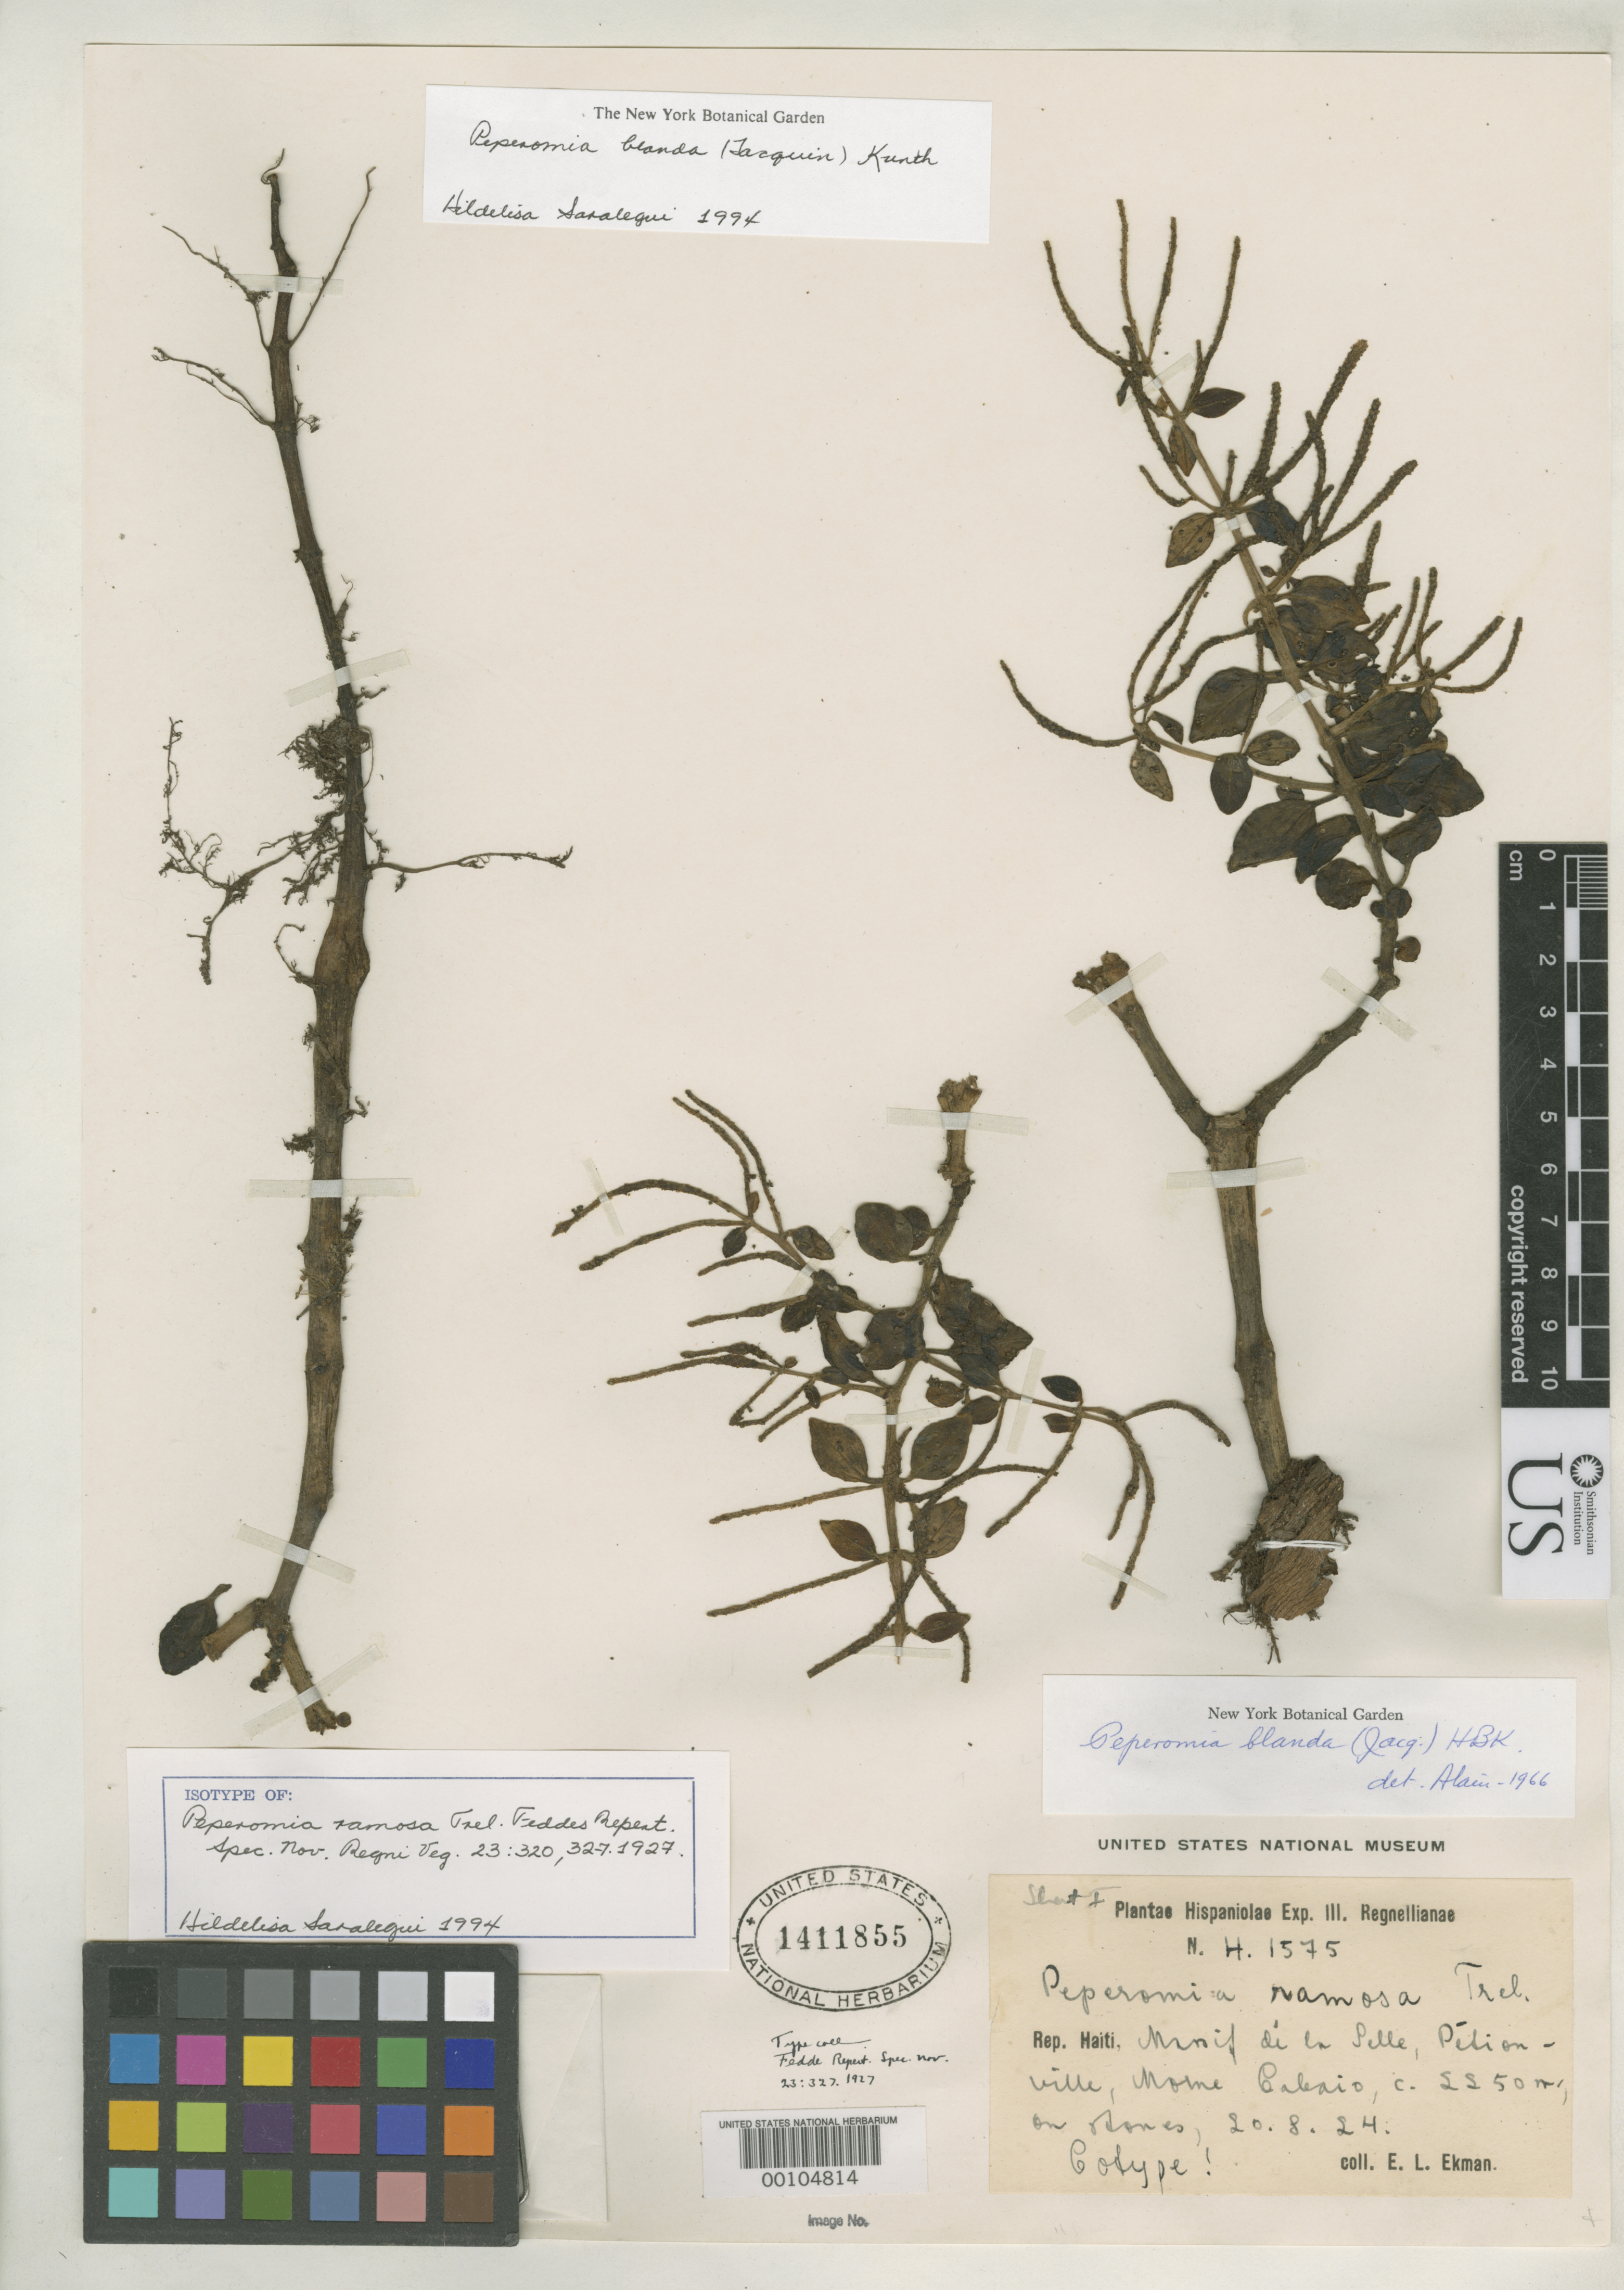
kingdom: Plantae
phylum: Tracheophyta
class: Magnoliopsida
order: Piperales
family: Piperaceae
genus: Peperomia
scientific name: Peperomia ramosa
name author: Trel.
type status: Isotype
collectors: E. L. Ekman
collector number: H 1575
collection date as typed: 20 Aug 1924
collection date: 1924-08-20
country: Haiti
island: Hispaniola Island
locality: Morne Cabaio, Massif de La Selle.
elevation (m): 2250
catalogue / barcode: US 1411855